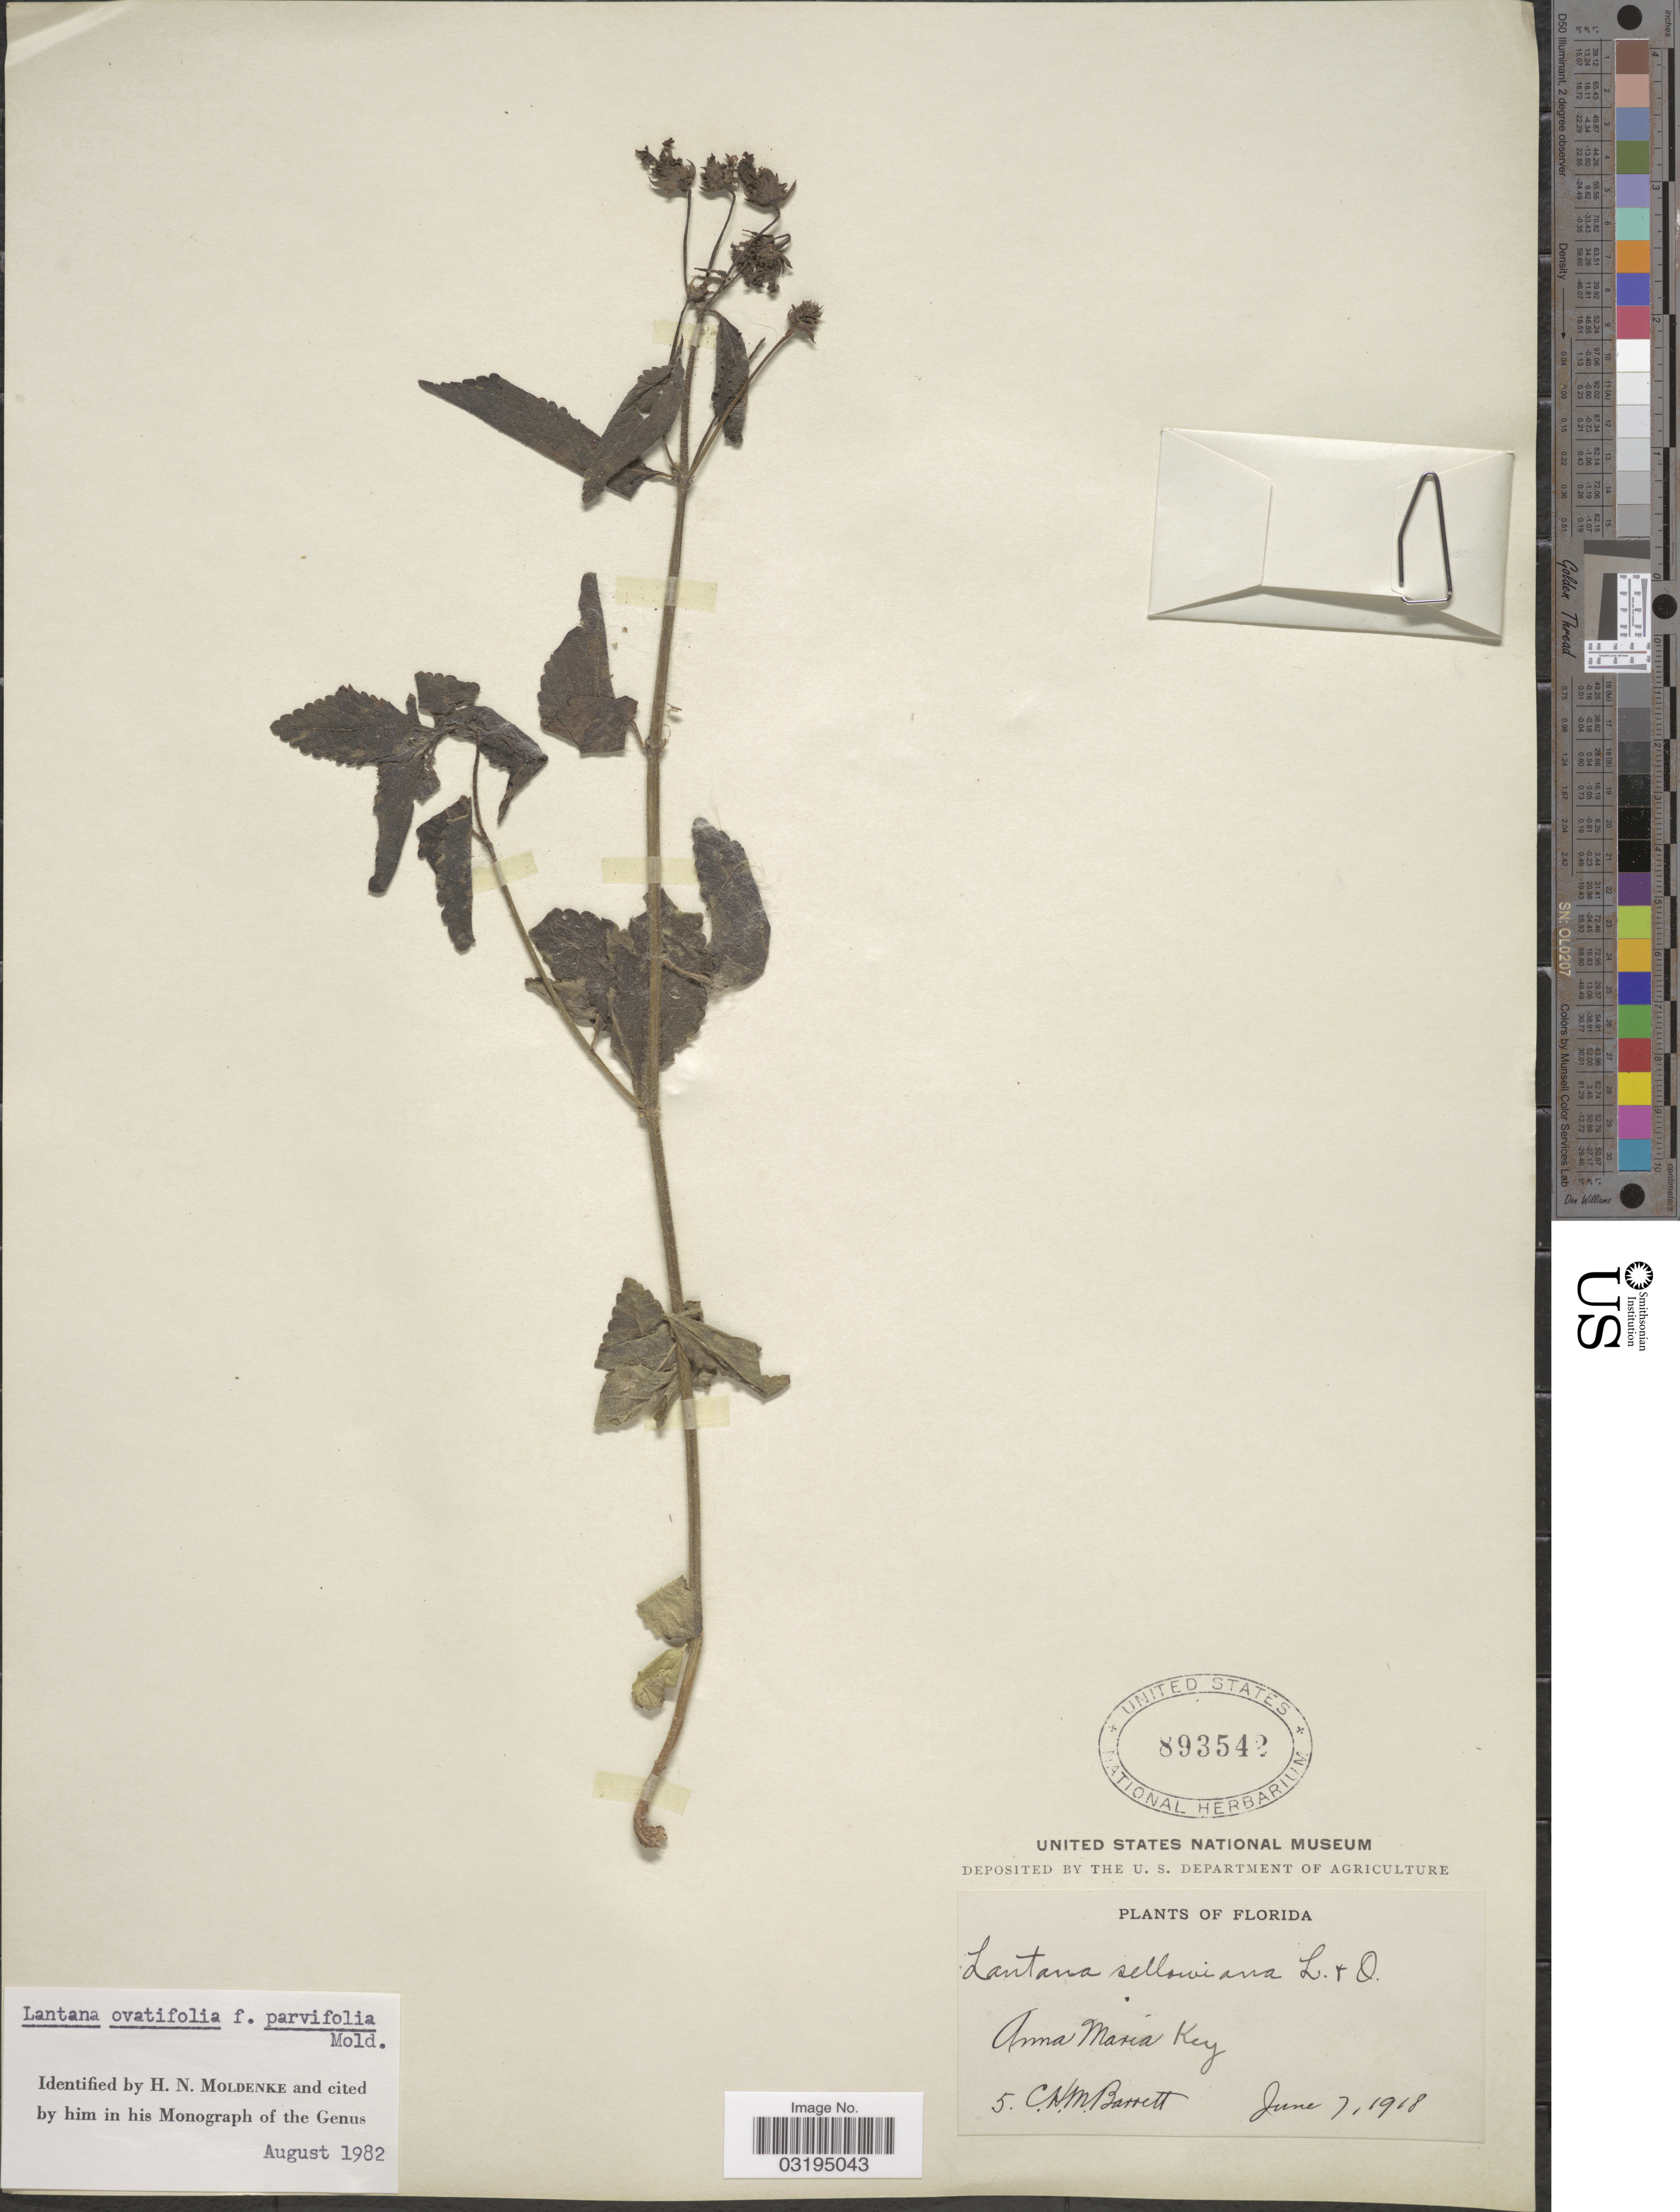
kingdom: Plantae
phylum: Tracheophyta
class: Magnoliopsida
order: Lamiales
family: Verbenaceae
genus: Lantana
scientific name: Lantana ovatifolia f. parvifolia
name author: Moldenke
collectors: C. Barrett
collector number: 5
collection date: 1918-06-07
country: United States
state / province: Florida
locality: Ama Maria Key.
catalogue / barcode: US 893542